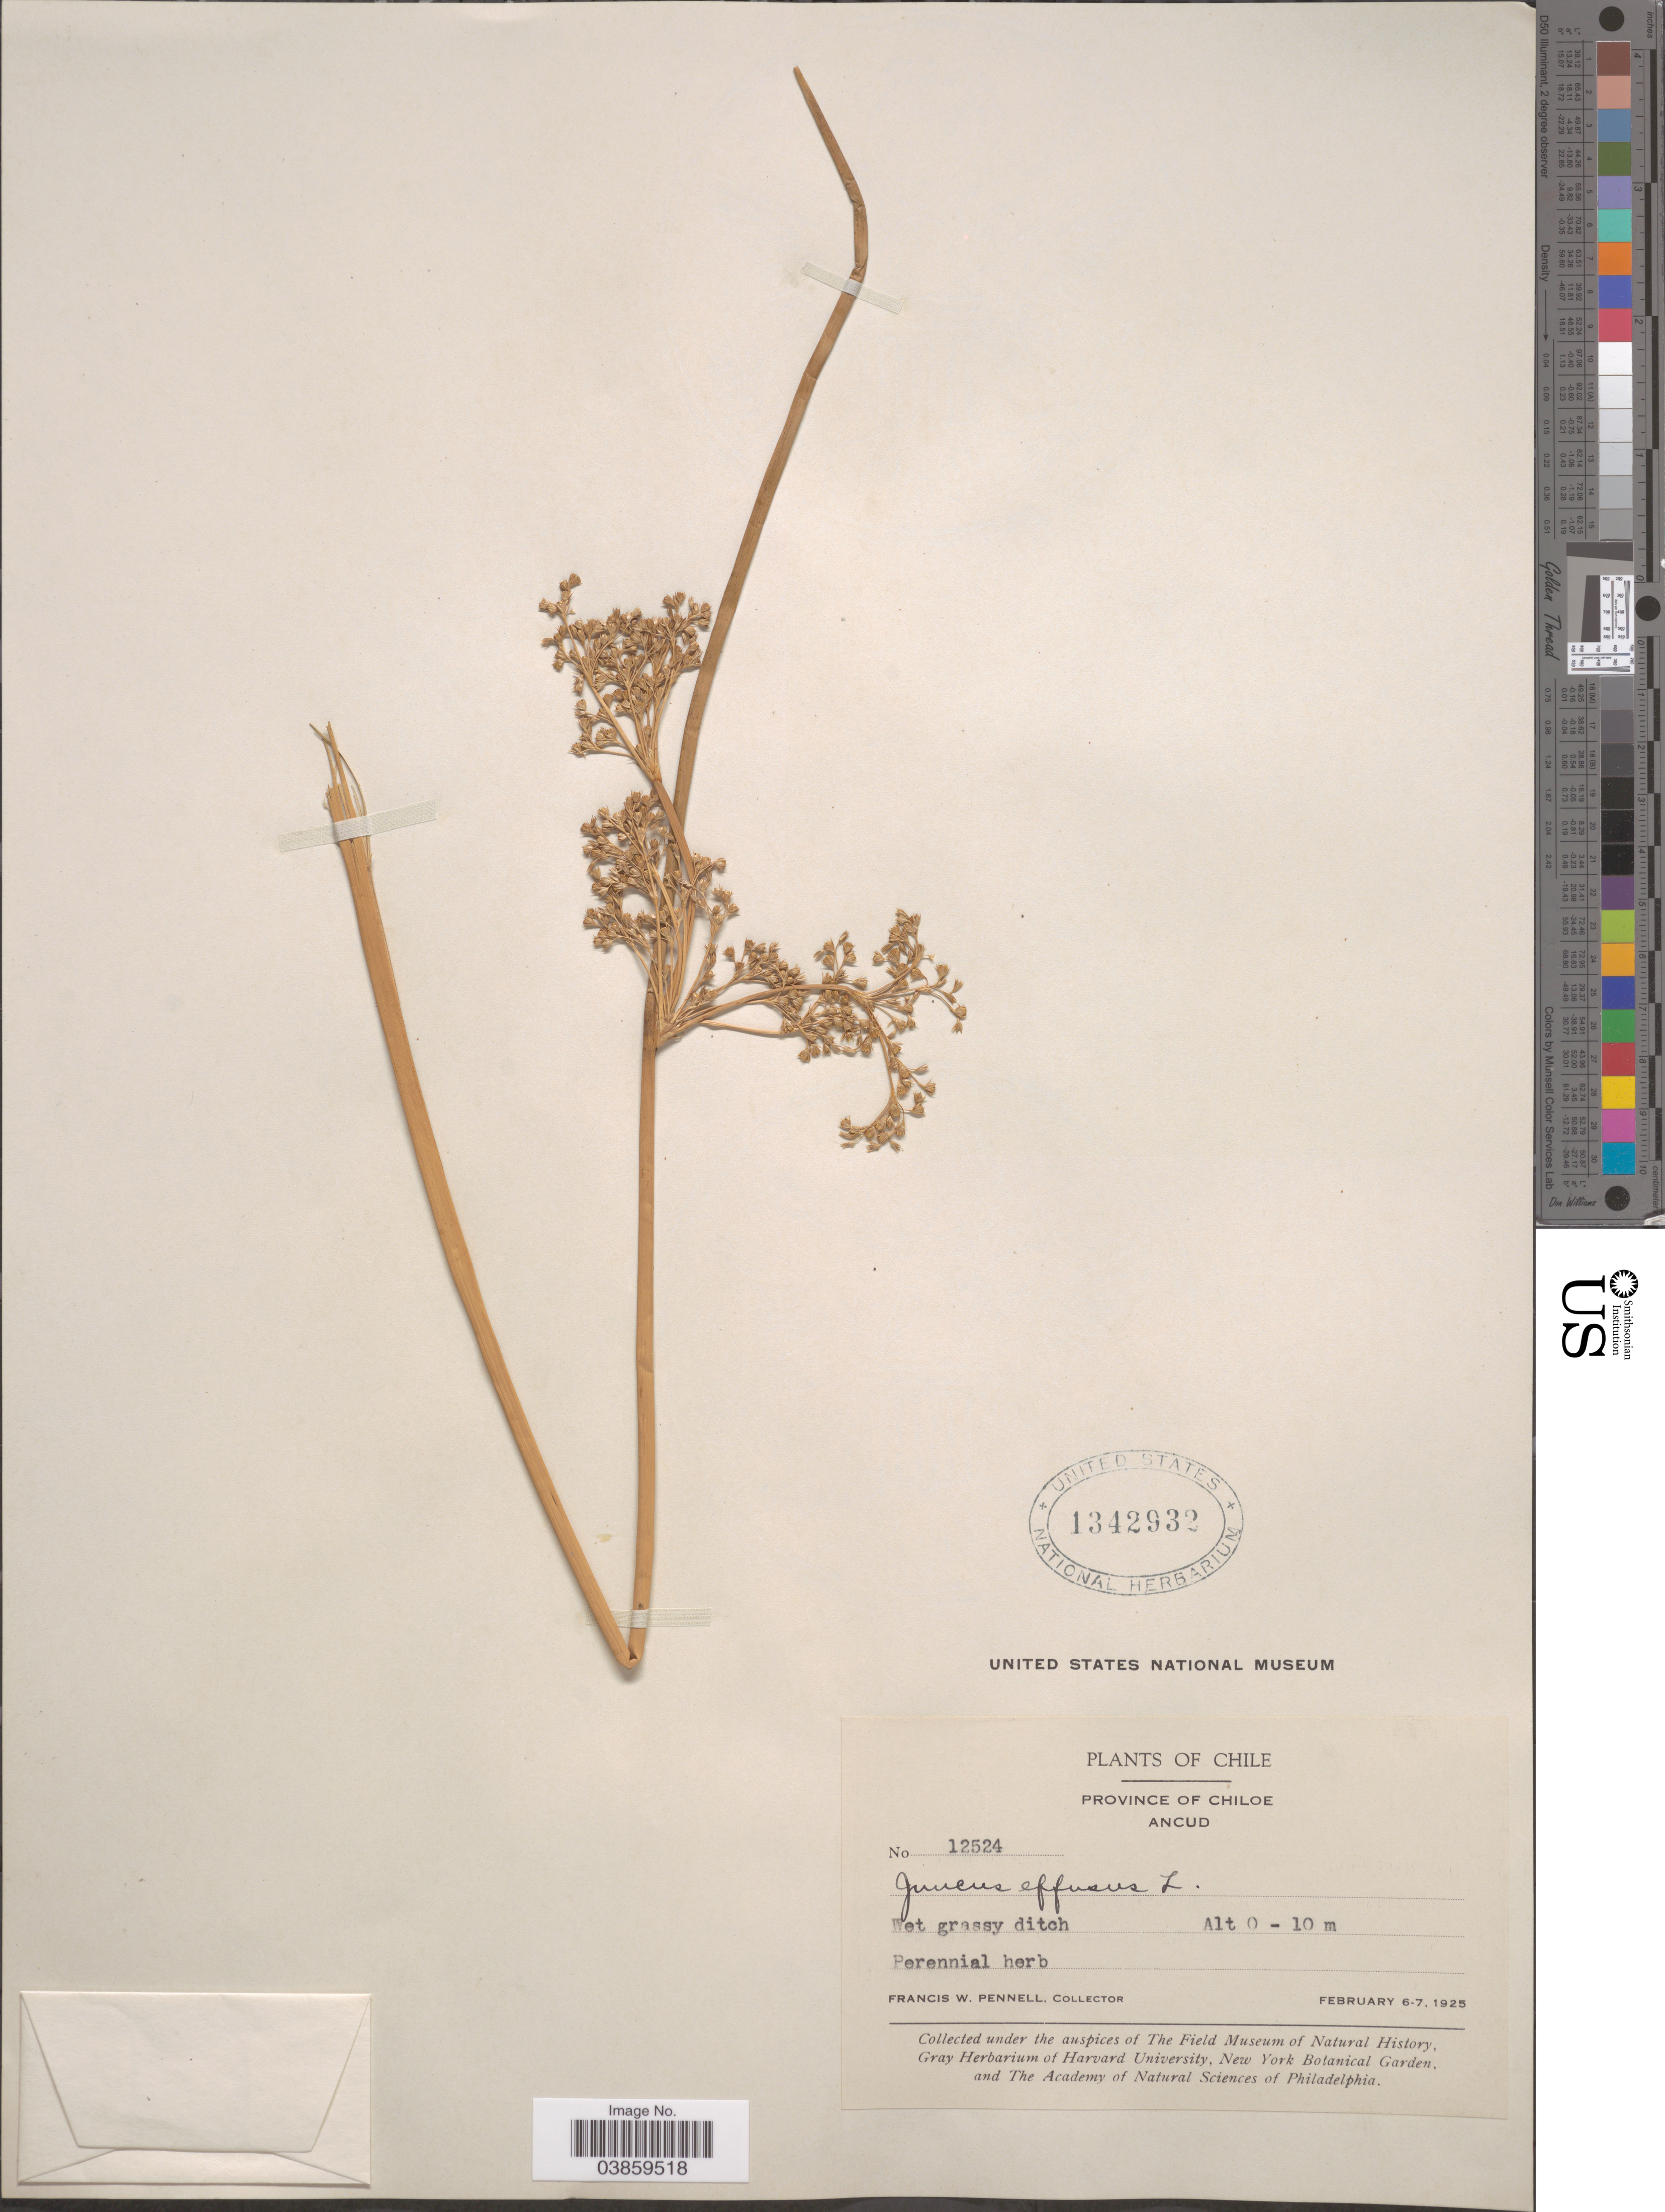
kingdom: Plantae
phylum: Tracheophyta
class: Liliopsida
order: Poales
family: Juncaceae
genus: Juncus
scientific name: Juncus effusus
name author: L.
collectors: F. W. Pennell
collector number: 12524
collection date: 1925-02-06/1925-02-07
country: Chile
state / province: Arica y Parinacota (XV)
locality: Province of Chiloe. Ancud.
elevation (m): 0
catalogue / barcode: US 1342932